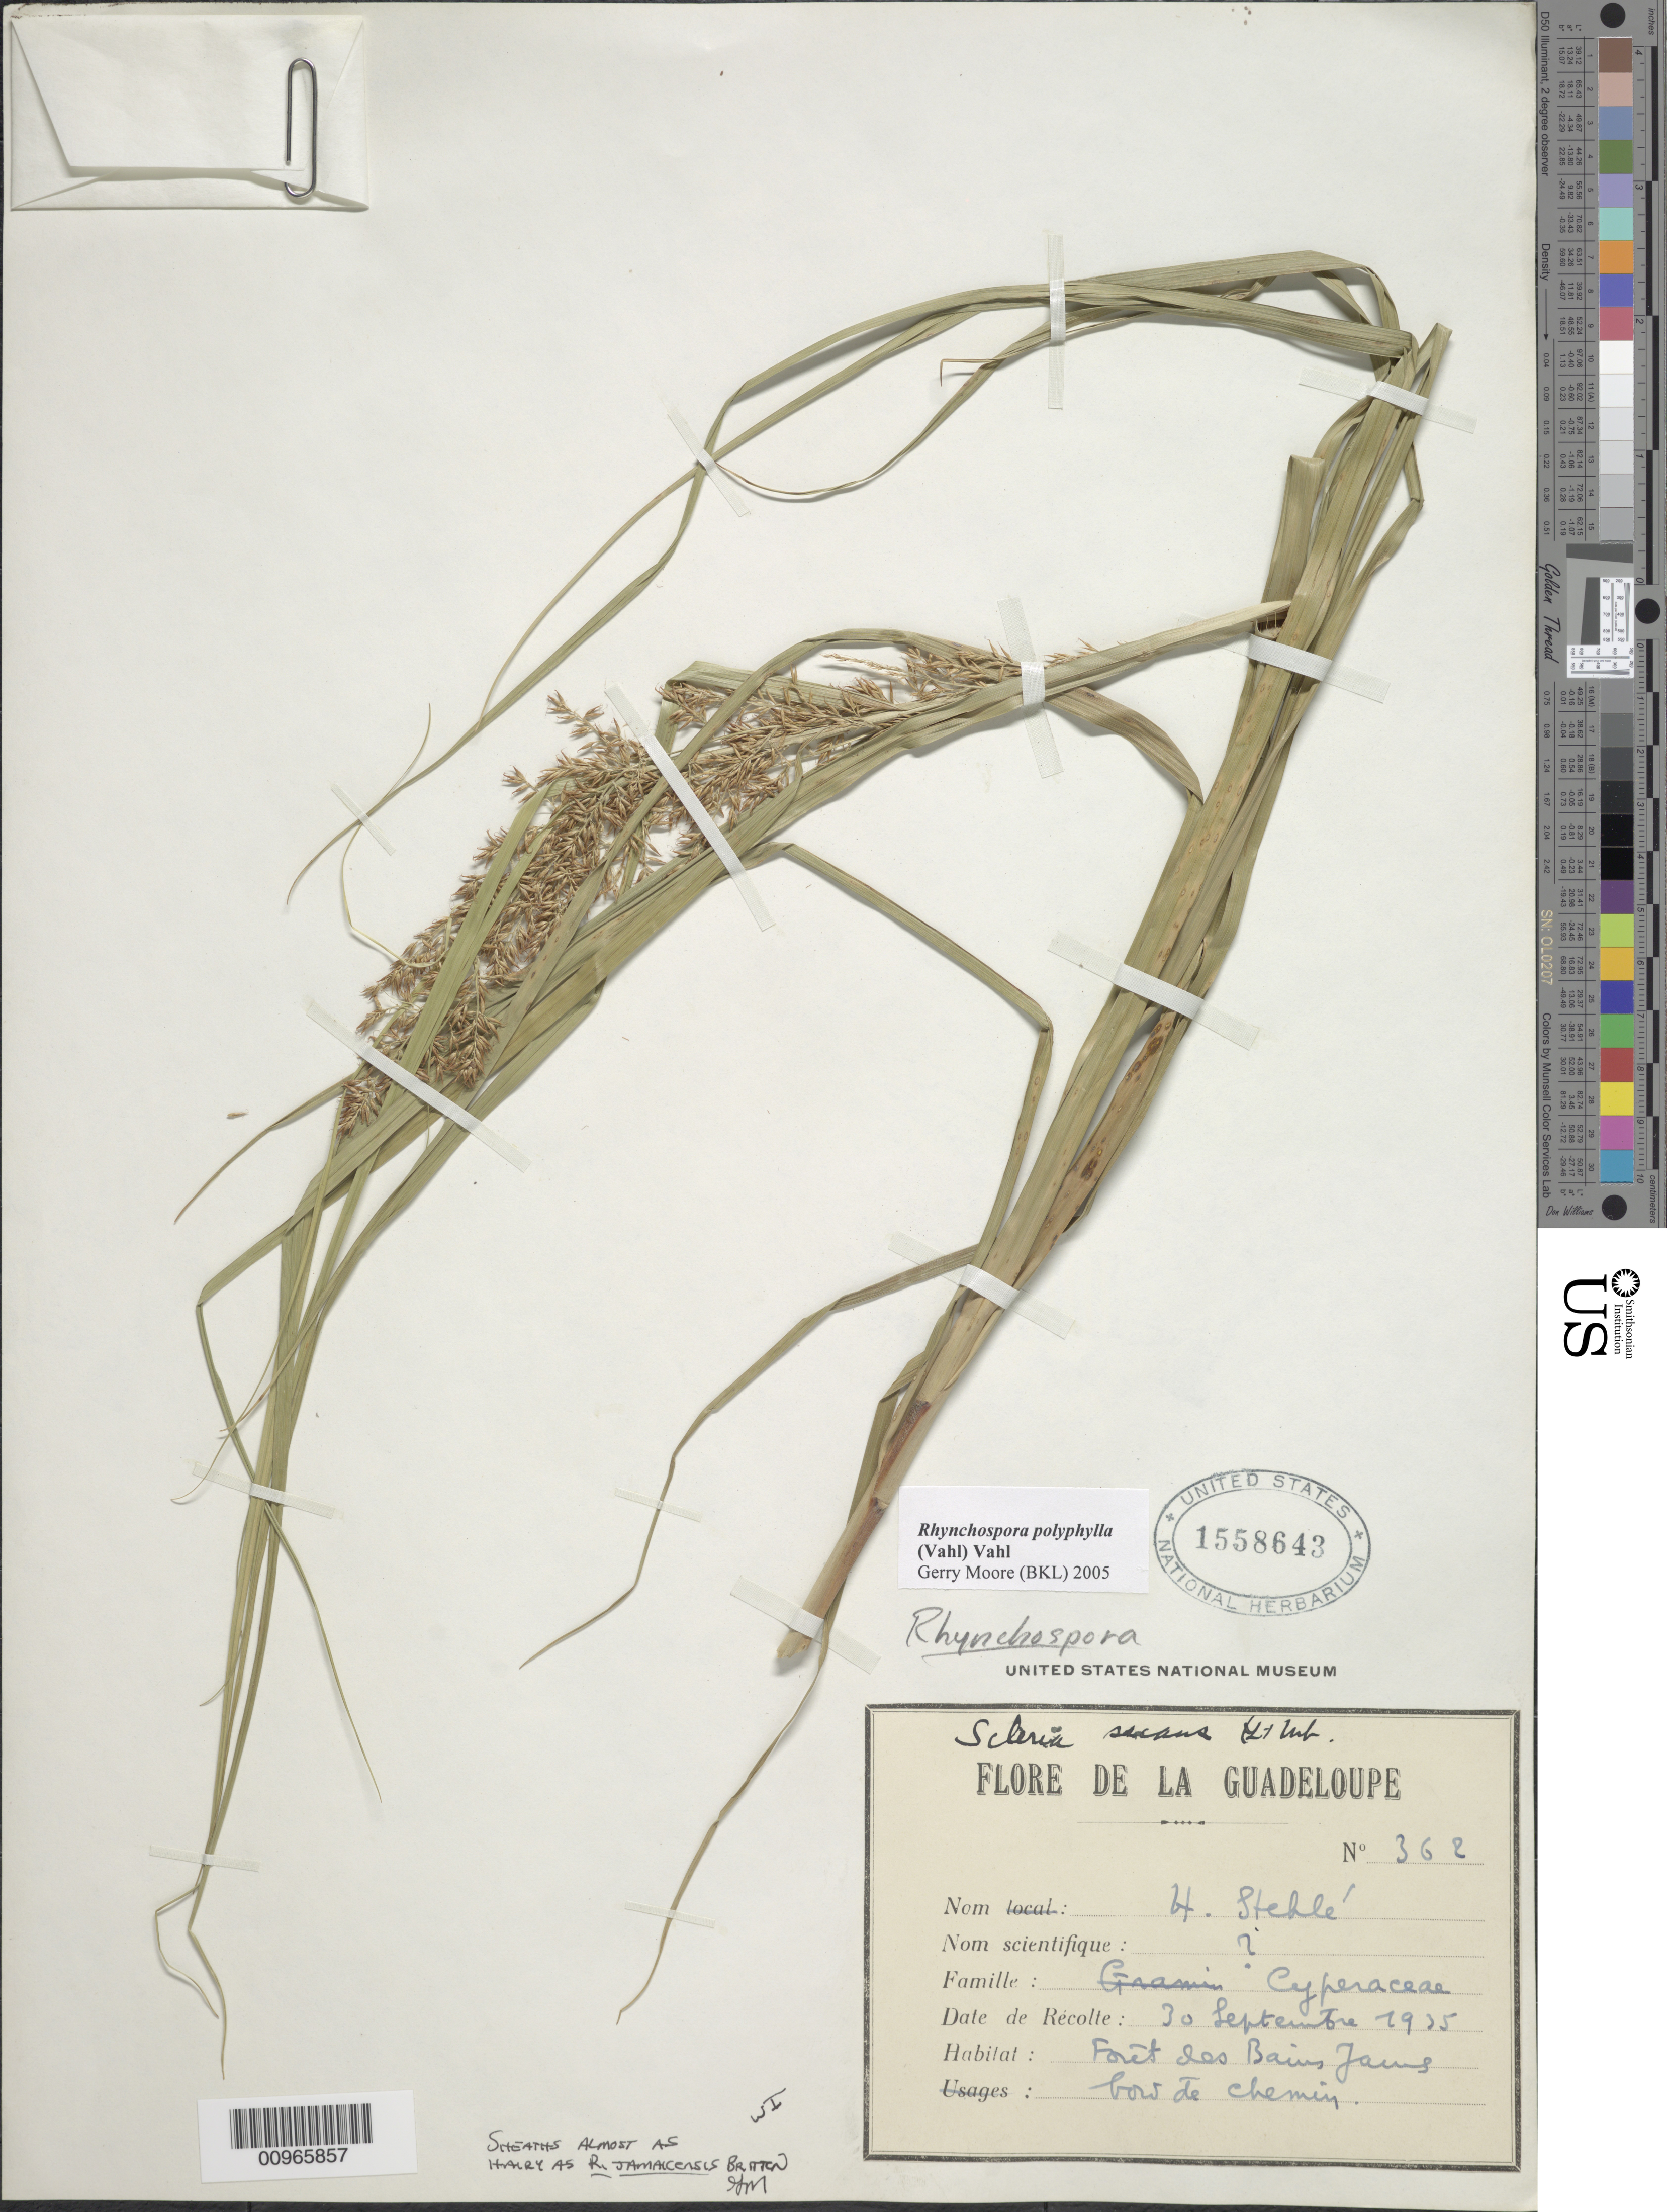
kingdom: Plantae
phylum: Tracheophyta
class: Liliopsida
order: Poales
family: Cyperaceae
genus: Rhynchospora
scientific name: Rhynchospora polyphylla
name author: (Vahl) Vahl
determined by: Moore, G.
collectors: H. Stehlé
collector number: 362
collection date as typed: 30 Sep 1935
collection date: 1935-09-30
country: Guadeloupe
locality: Forêt des Bains Jaunes, bord de chemin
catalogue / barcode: US 1558643